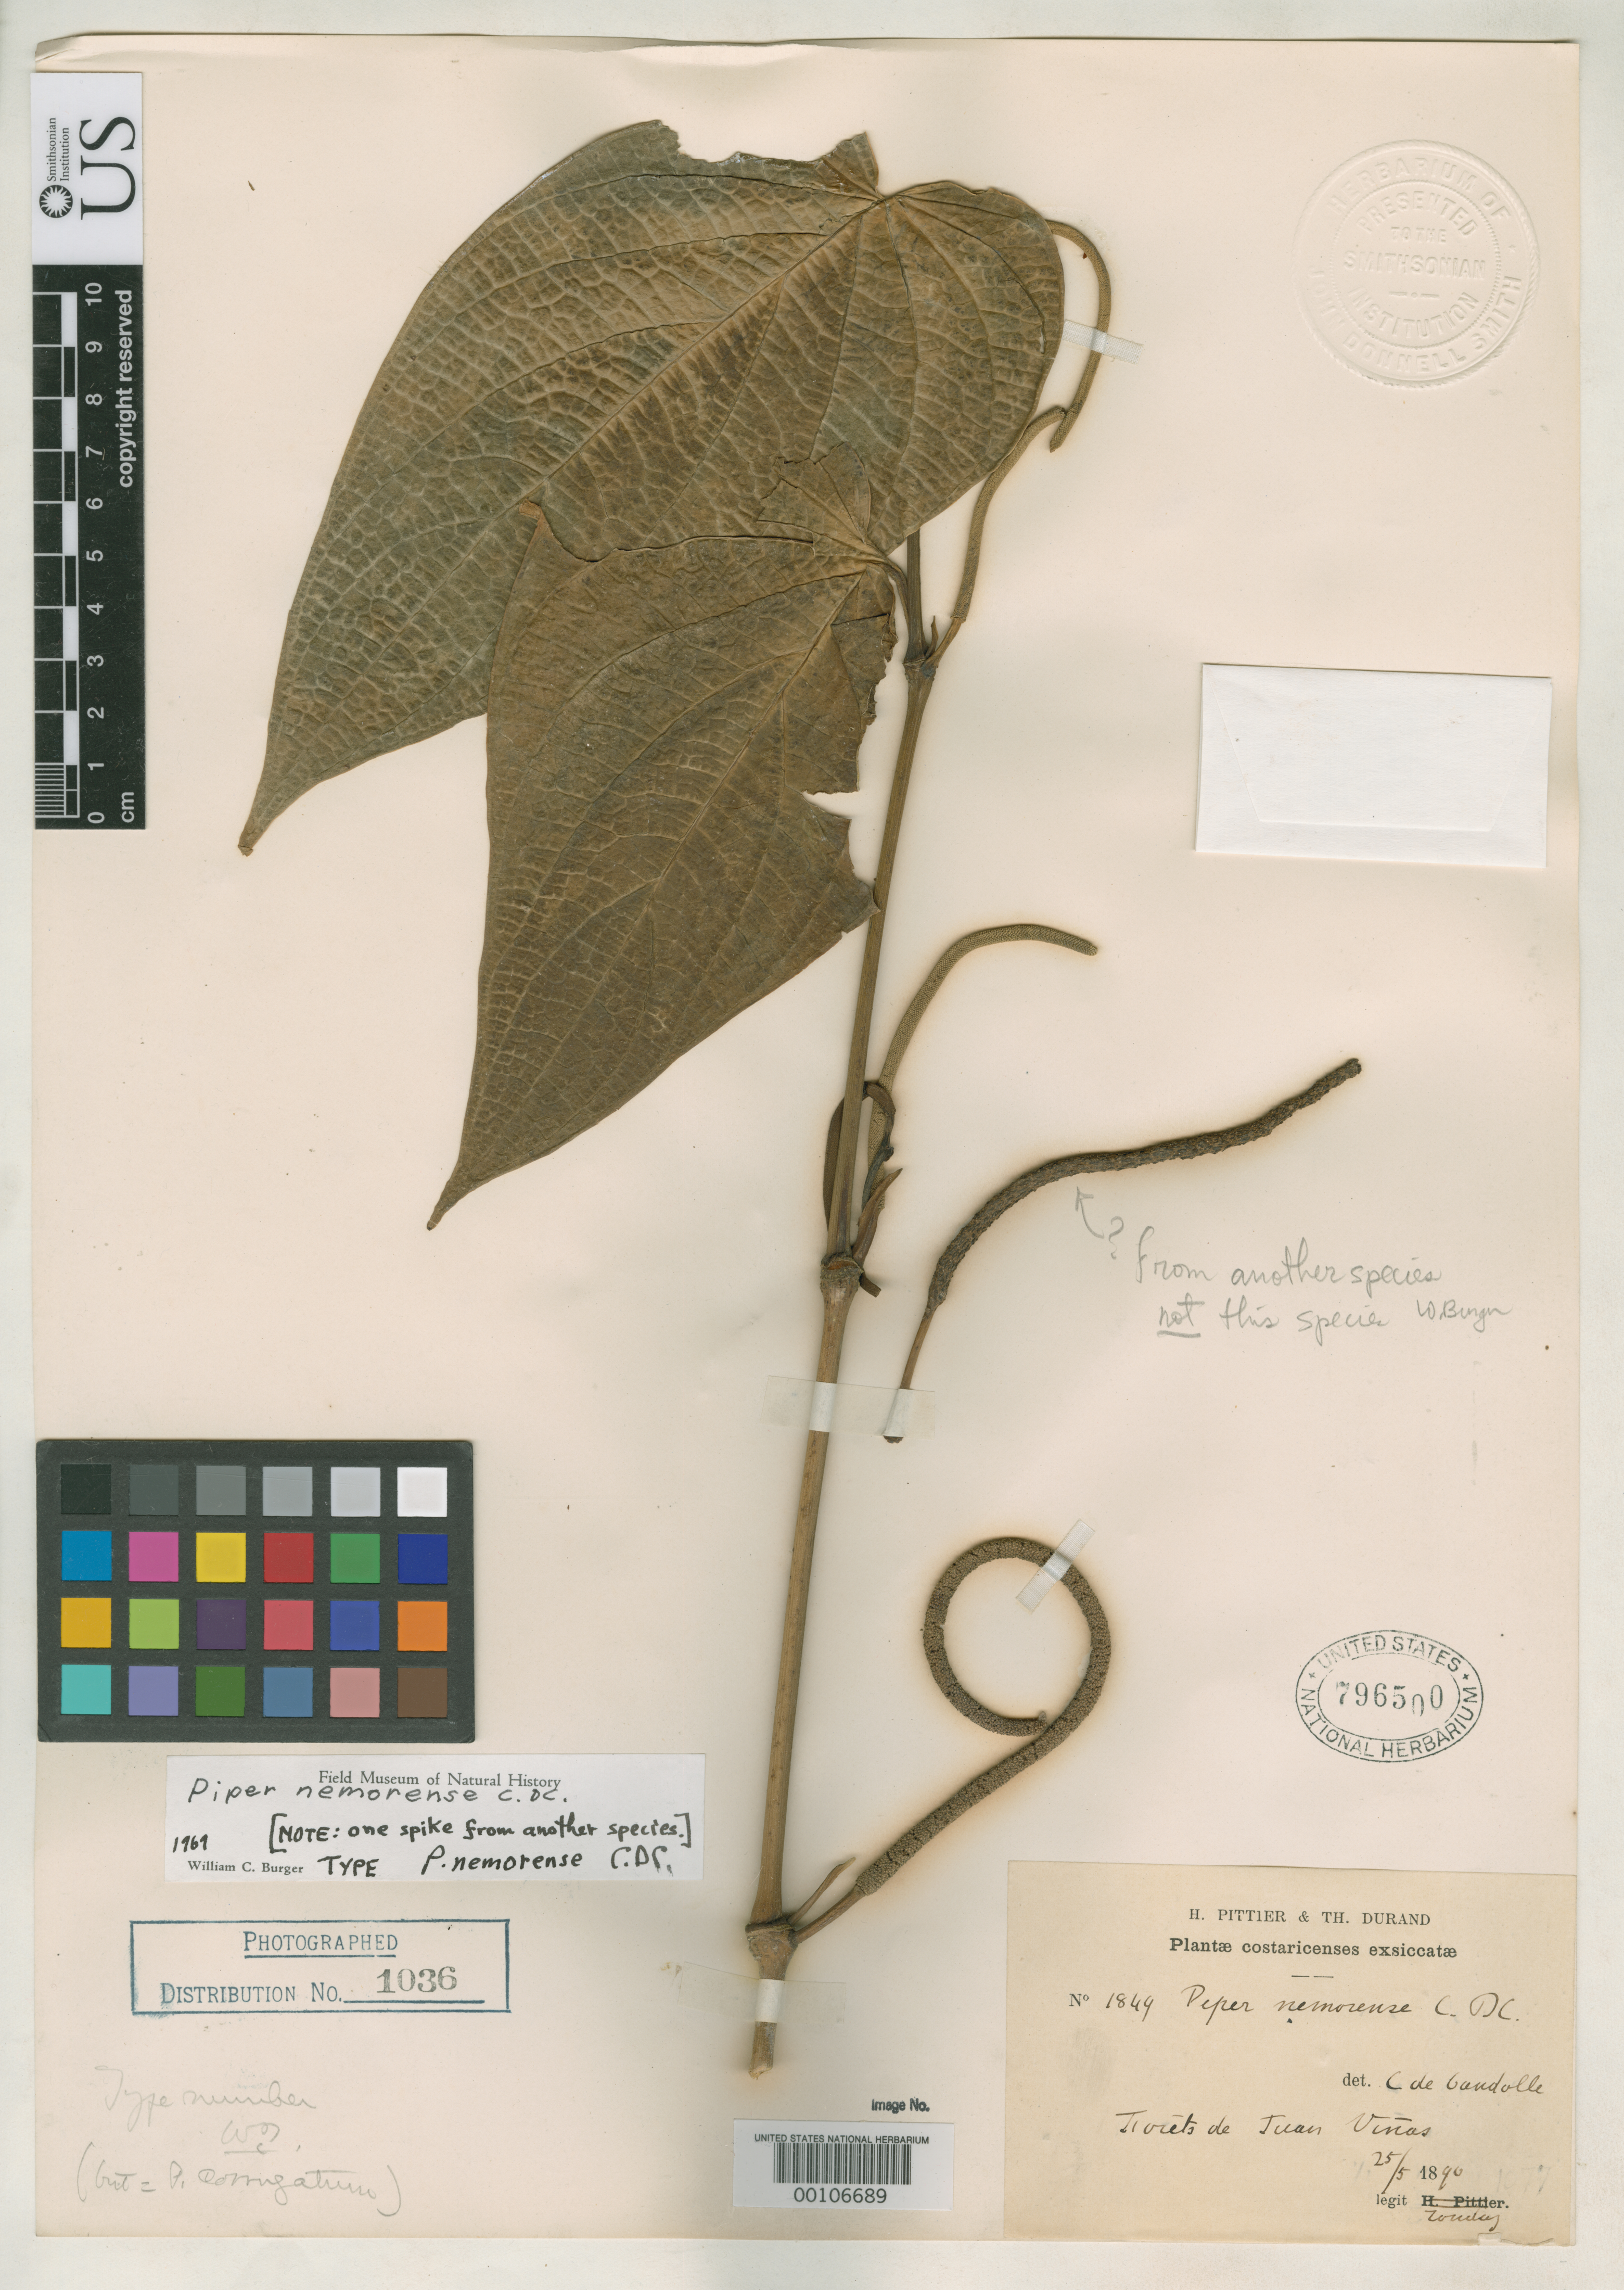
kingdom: Plantae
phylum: Tracheophyta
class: Magnoliopsida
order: Piperales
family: Piperaceae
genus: Piper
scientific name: Piper nemorense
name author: C. DC.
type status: Type Fragment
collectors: A. Tonduz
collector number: Pittier & Durand 1849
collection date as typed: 25 May 1890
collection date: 1890-05-25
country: Costa Rica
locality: Juan Vinas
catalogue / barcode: US 796500